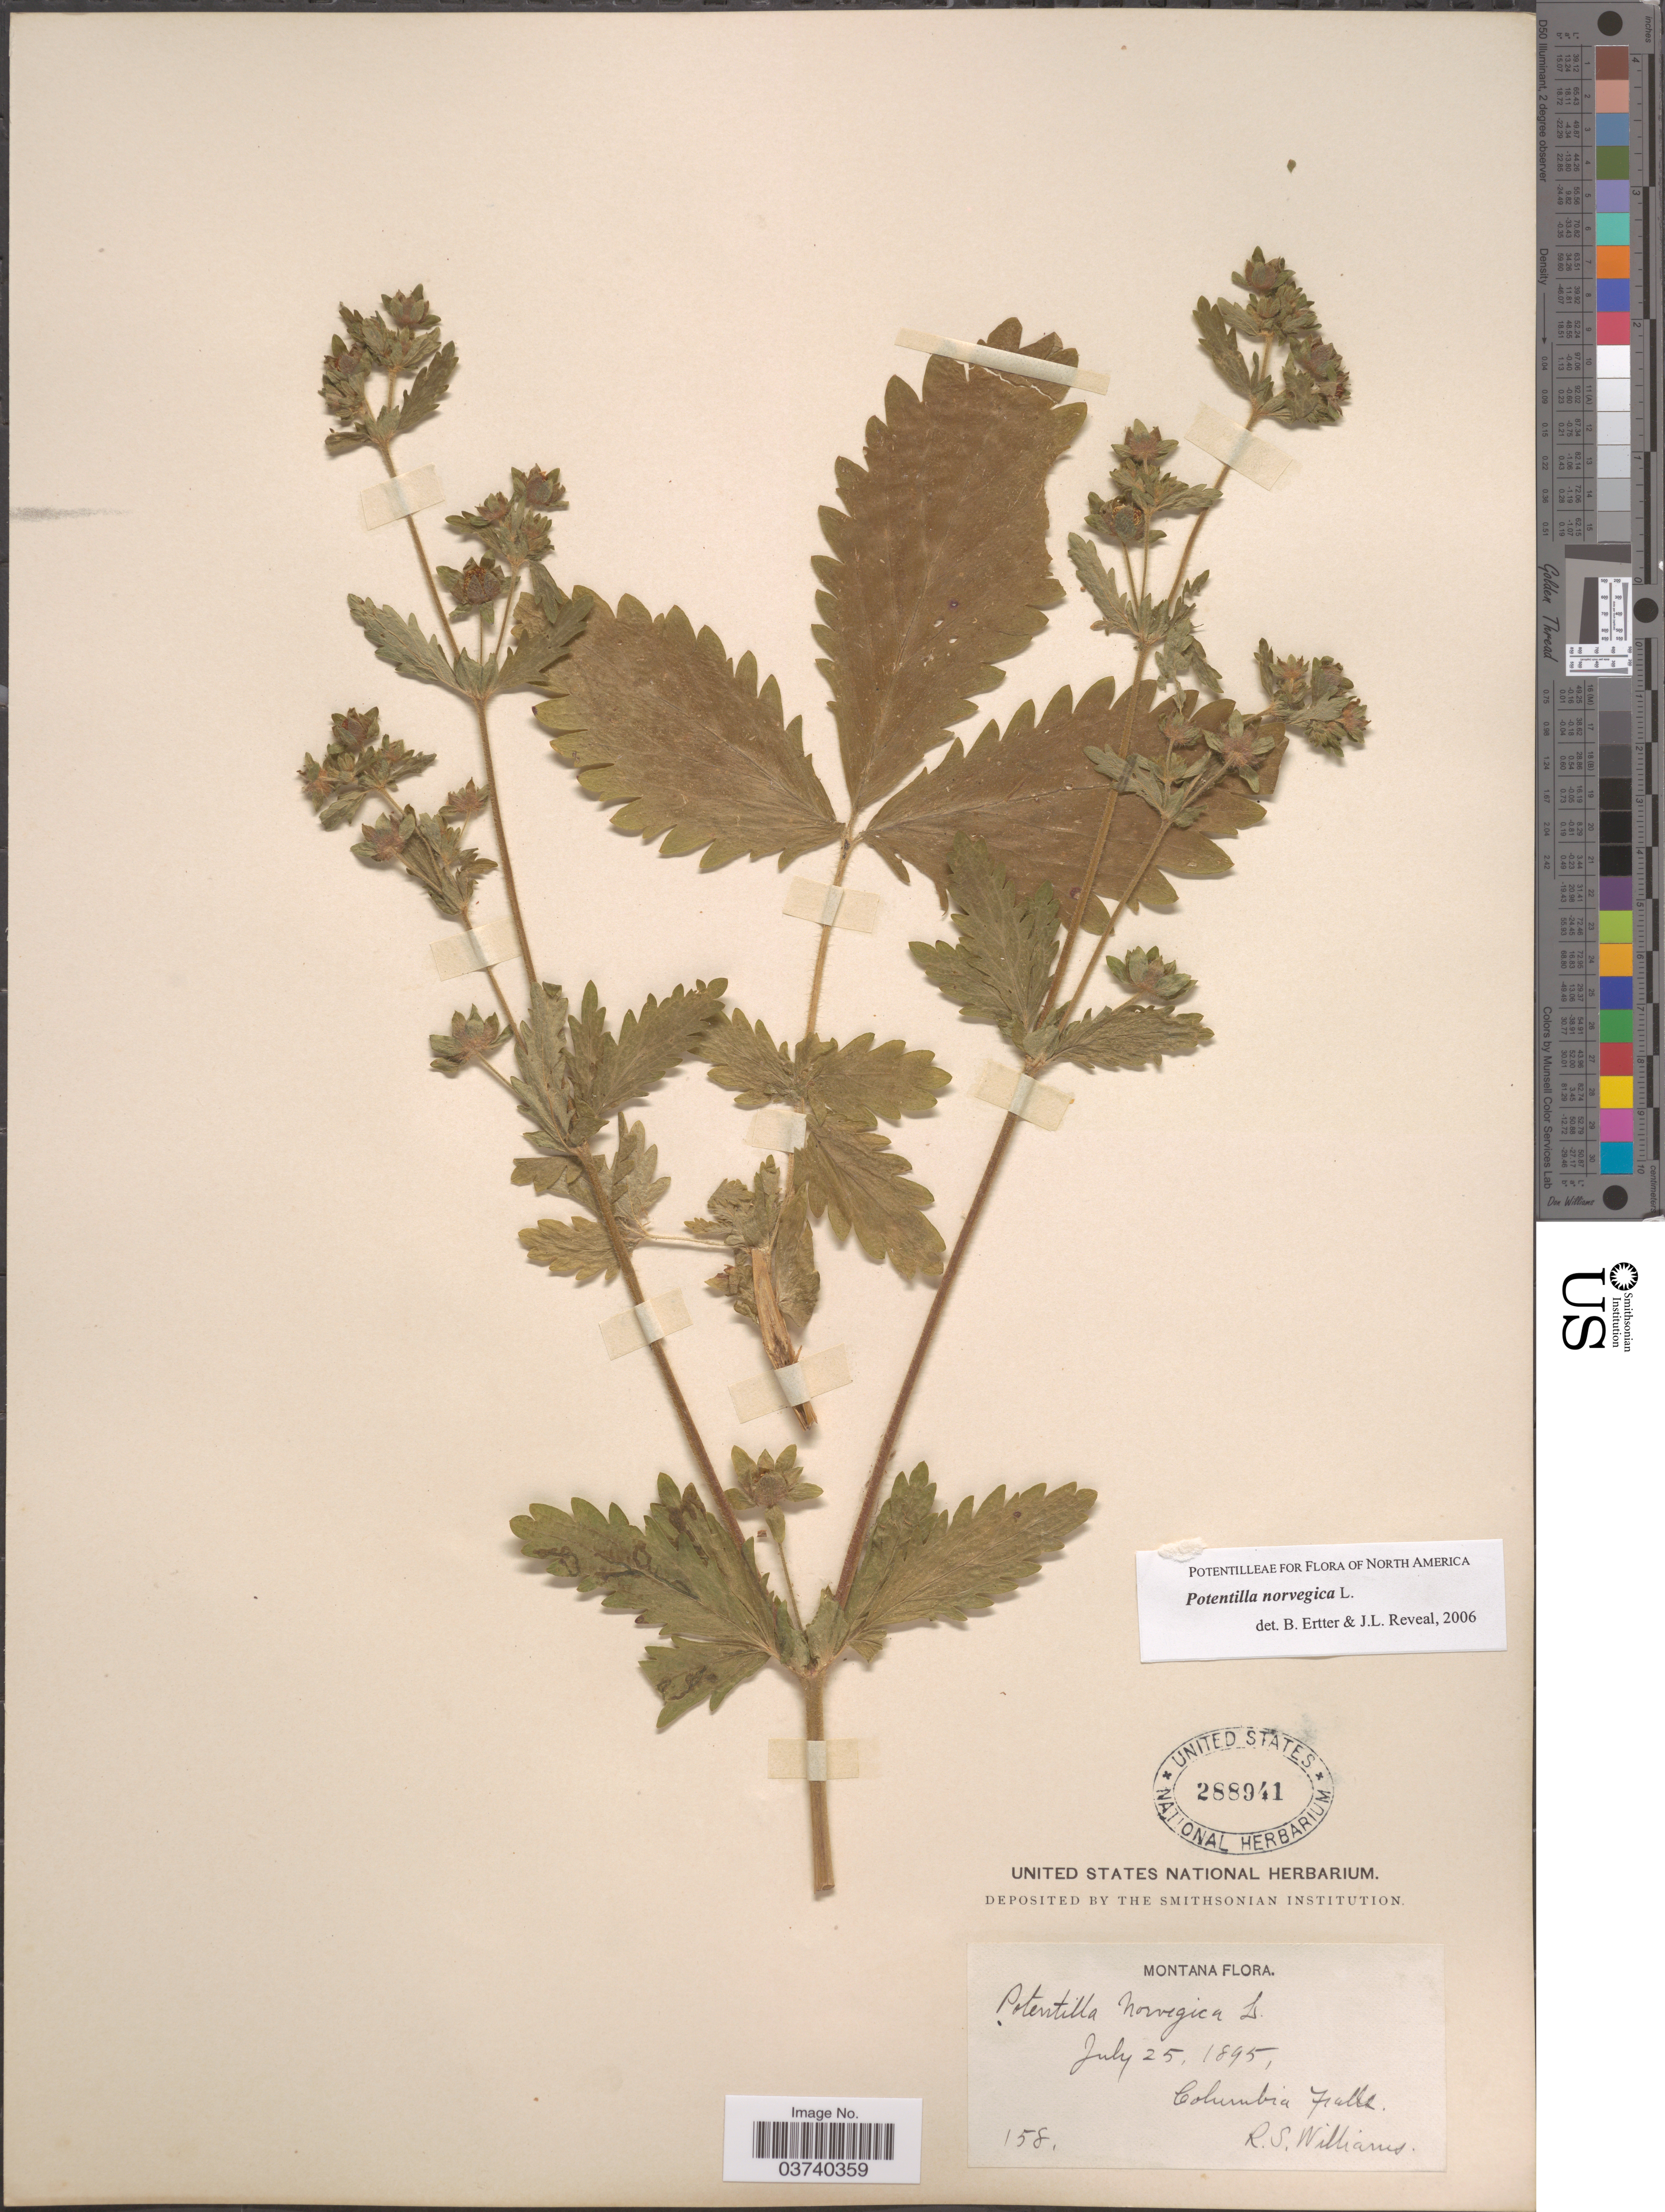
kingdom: Plantae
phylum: Tracheophyta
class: Magnoliopsida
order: Rosales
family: Rosaceae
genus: Potentilla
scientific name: Potentilla norvegica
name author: L.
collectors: R. S. Williams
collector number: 158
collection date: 1895-07-25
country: United States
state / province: Montana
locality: Columbia Falls.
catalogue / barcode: US 288941